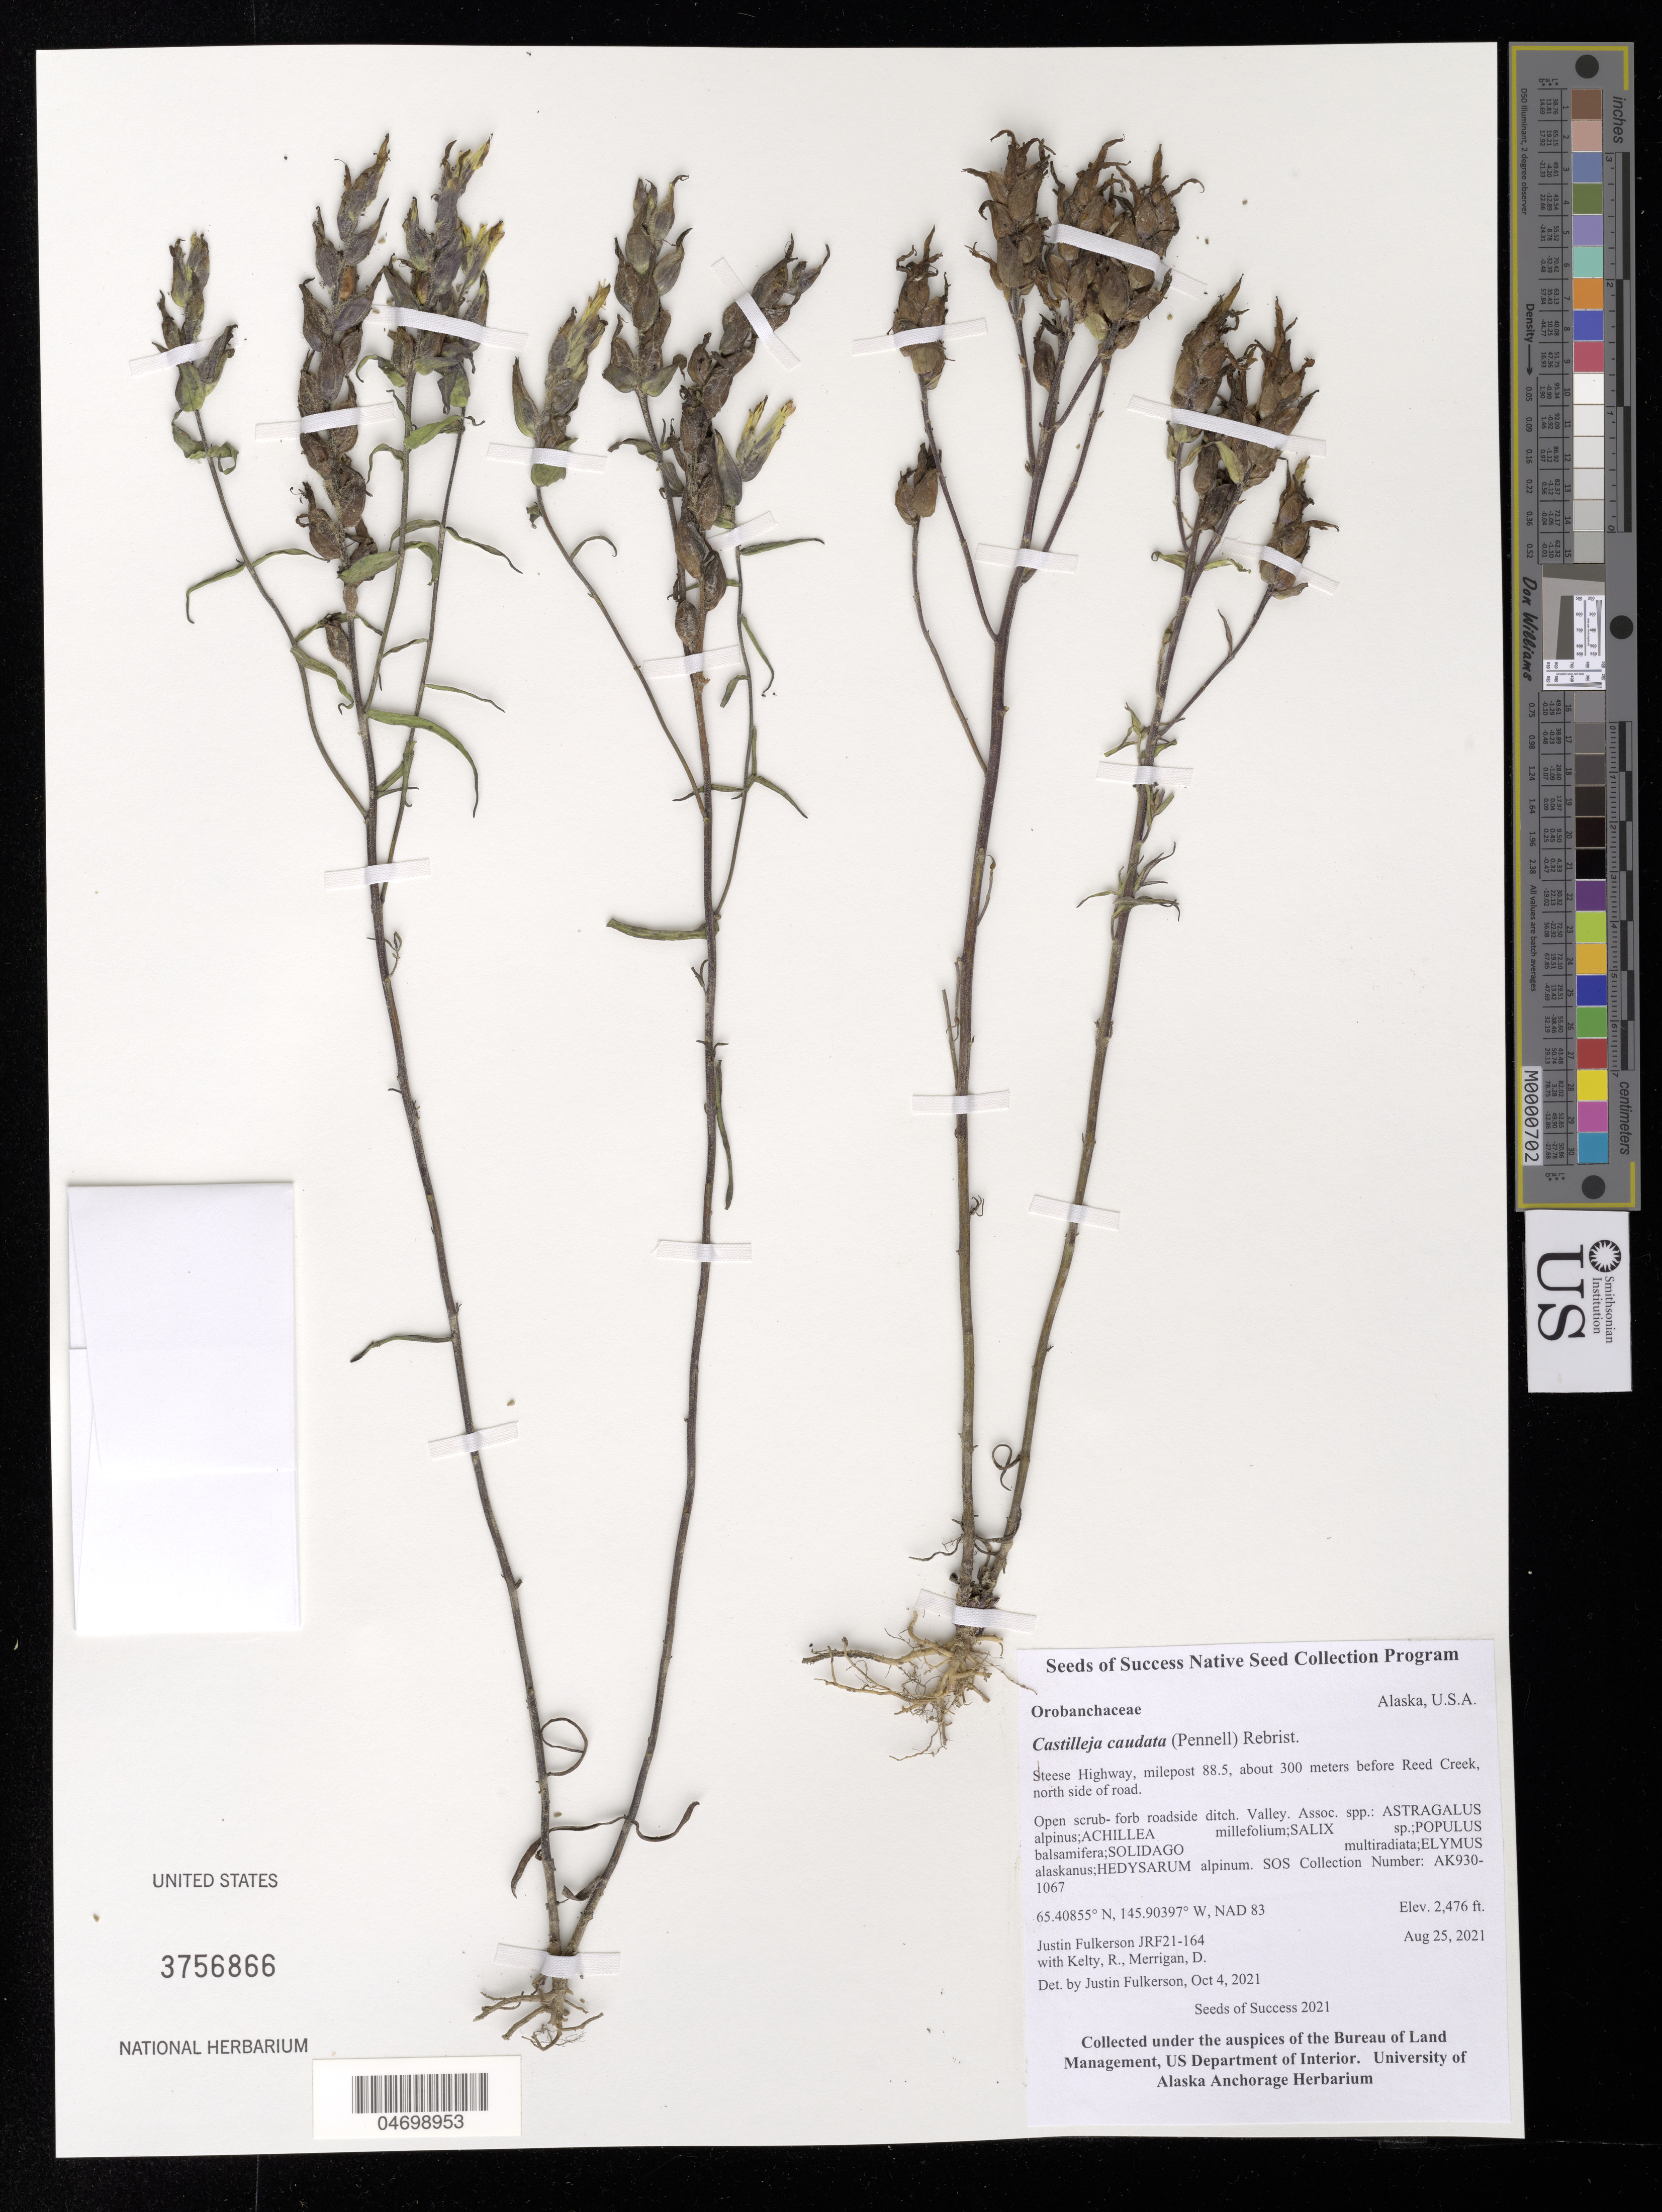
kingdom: Plantae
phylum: Tracheophyta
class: Magnoliopsida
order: Lamiales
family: Orobanchaceae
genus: Castilleja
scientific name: Castilleja caudata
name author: (Pennell) Rebrist.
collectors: J. Fulkerson, R. Kelty & D. Merrigan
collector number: AK930-1067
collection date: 2021-08-25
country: United States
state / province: Alaska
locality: Steese Hwy, milepost 88.5, about 300 meters before Reed Creek, north side of road.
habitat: Open scrub-forb roadside ditch. Valley. With Salix sp., Populus balsamifera, Solidago multiradiata, Solidago multiradiata, etc.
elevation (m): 755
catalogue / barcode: US 3756866